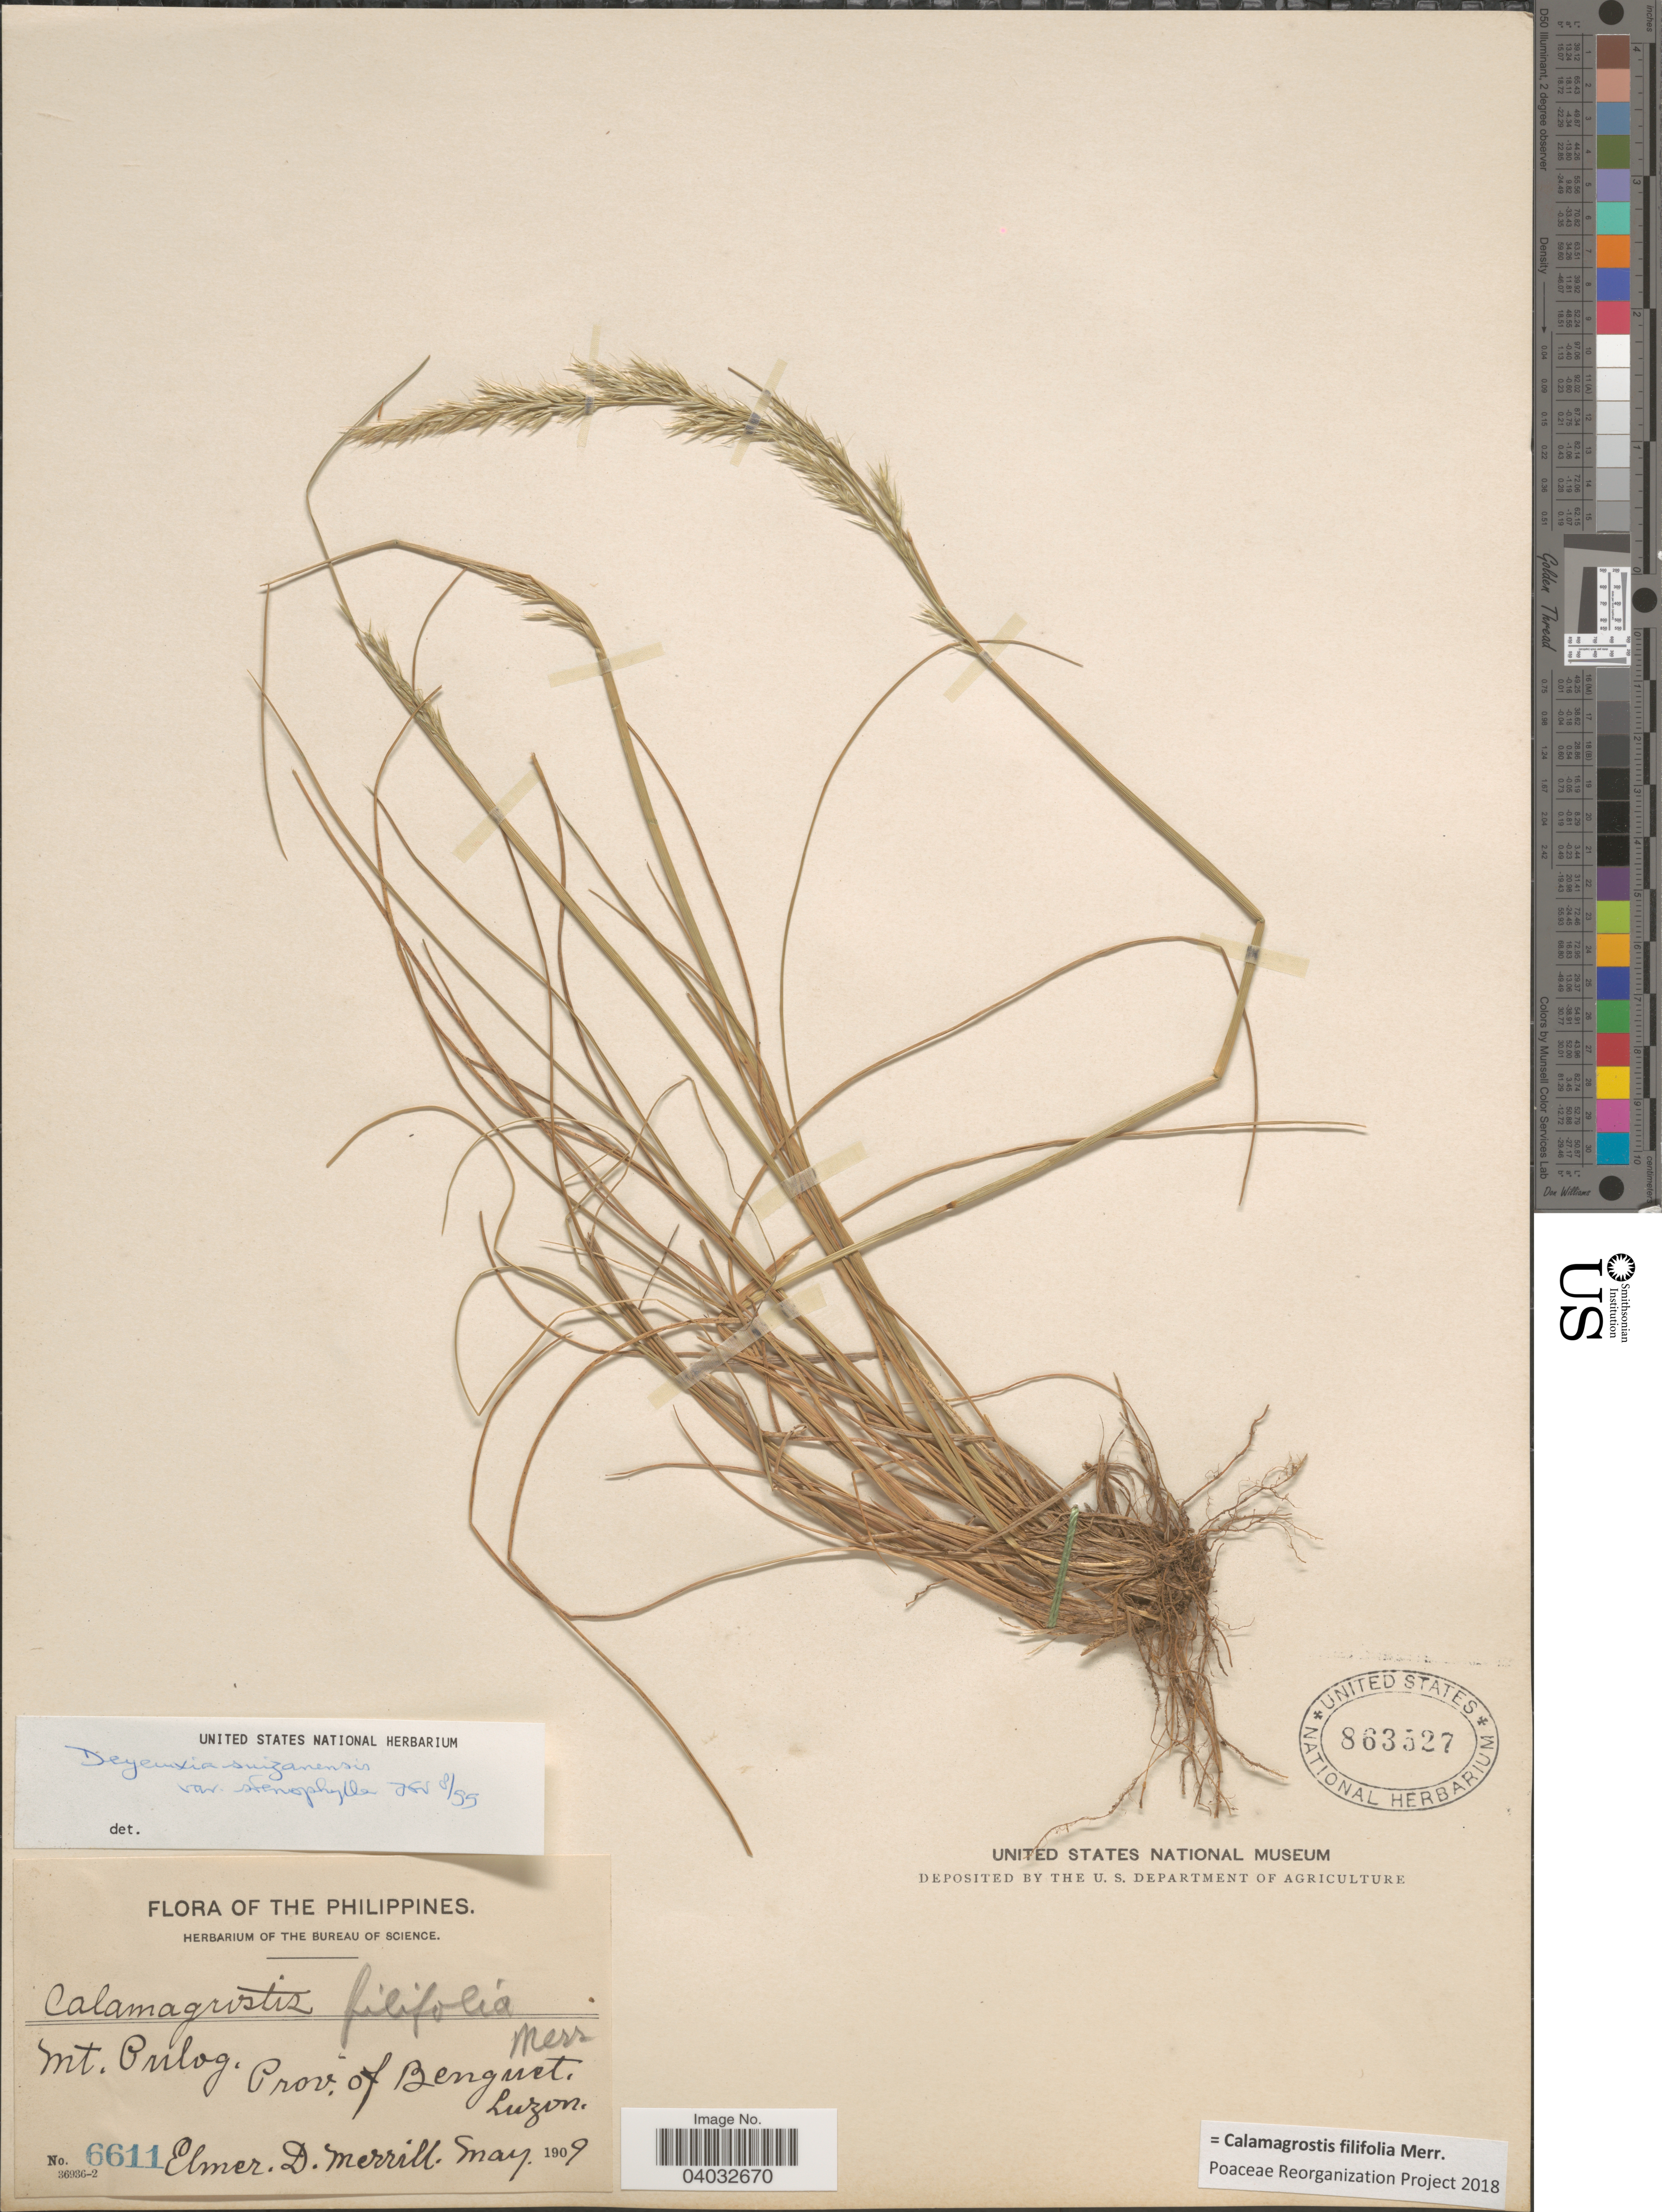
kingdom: Plantae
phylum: Tracheophyta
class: Liliopsida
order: Poales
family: Poaceae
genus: Calamagrostis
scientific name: Calamagrostis filifolia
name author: Merr.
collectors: E. D. Merrill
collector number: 6611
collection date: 1909-05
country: Philippines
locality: The Philippines. Mt. Pulog. Prov. of Benguet, Luzon.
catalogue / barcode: US 863527